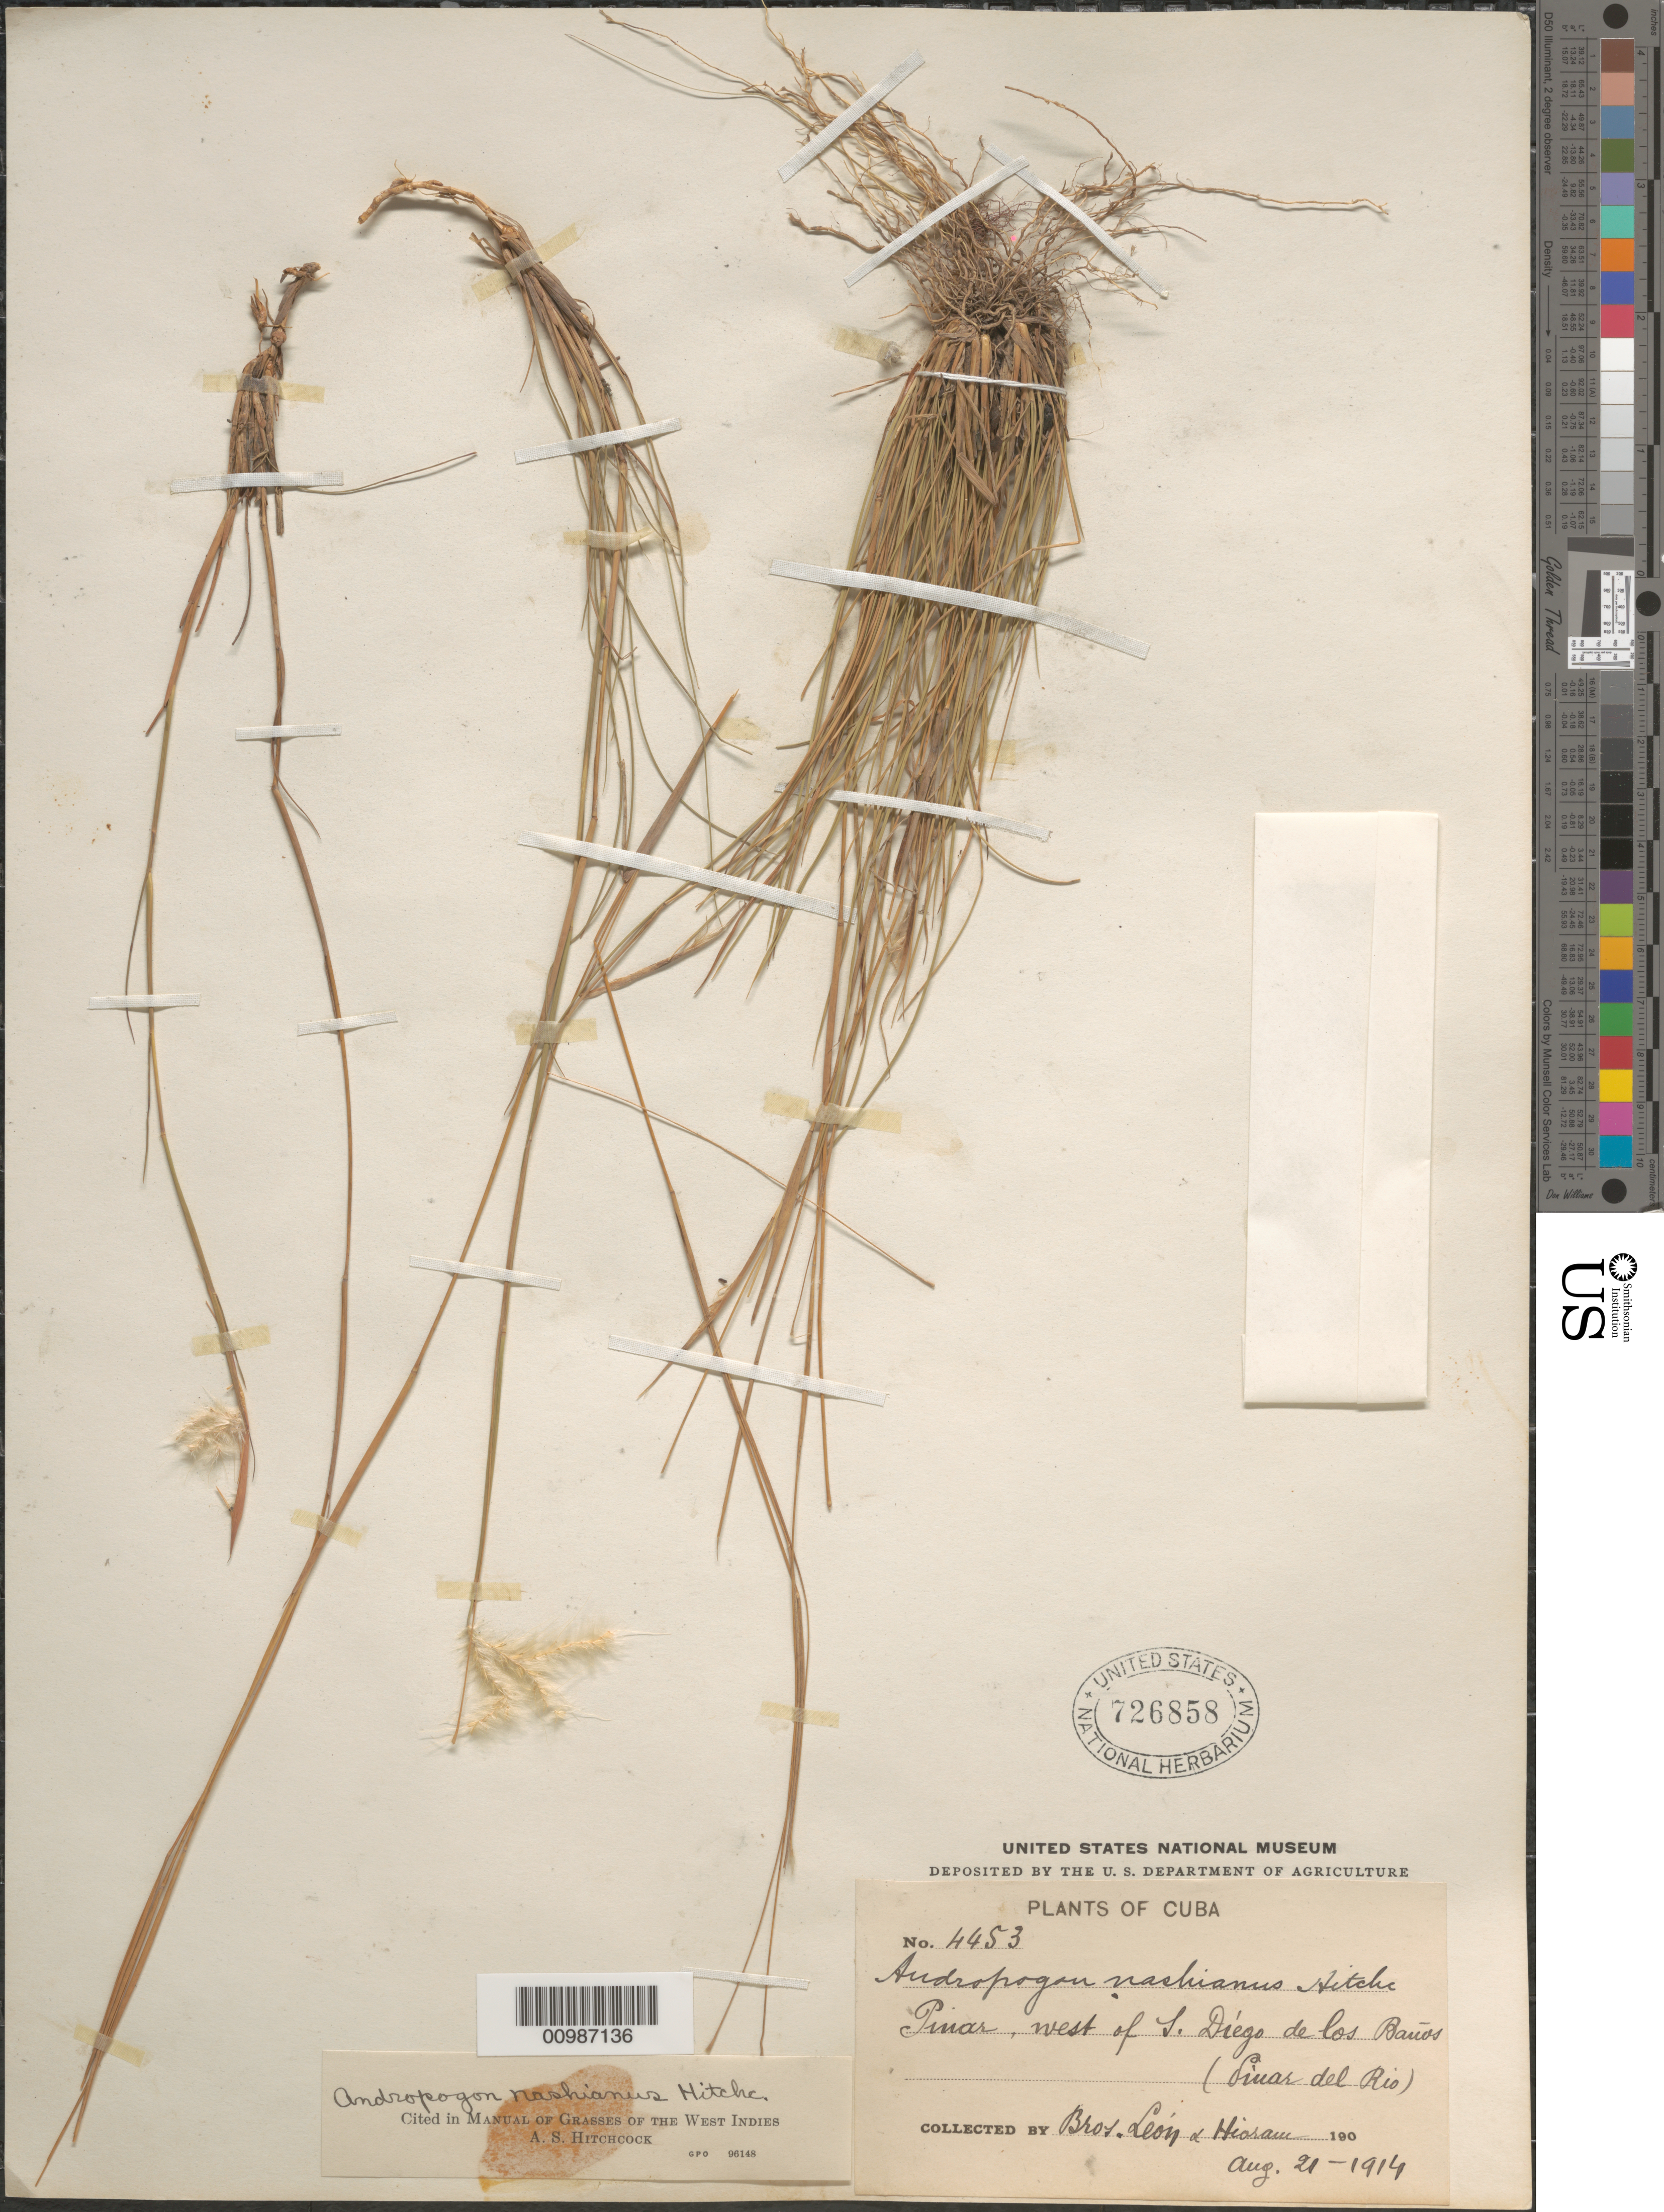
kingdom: Plantae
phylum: Tracheophyta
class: Liliopsida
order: Poales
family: Poaceae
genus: Andropogon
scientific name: Andropogon nashianus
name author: Hitchc.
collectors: Bro. León & Bro. Hioram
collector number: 4453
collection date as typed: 21 Aug 1914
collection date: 1914-08-21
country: Cuba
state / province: Pinar del Rio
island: Cuba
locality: W of San Diego de los Banos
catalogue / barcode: US 726858